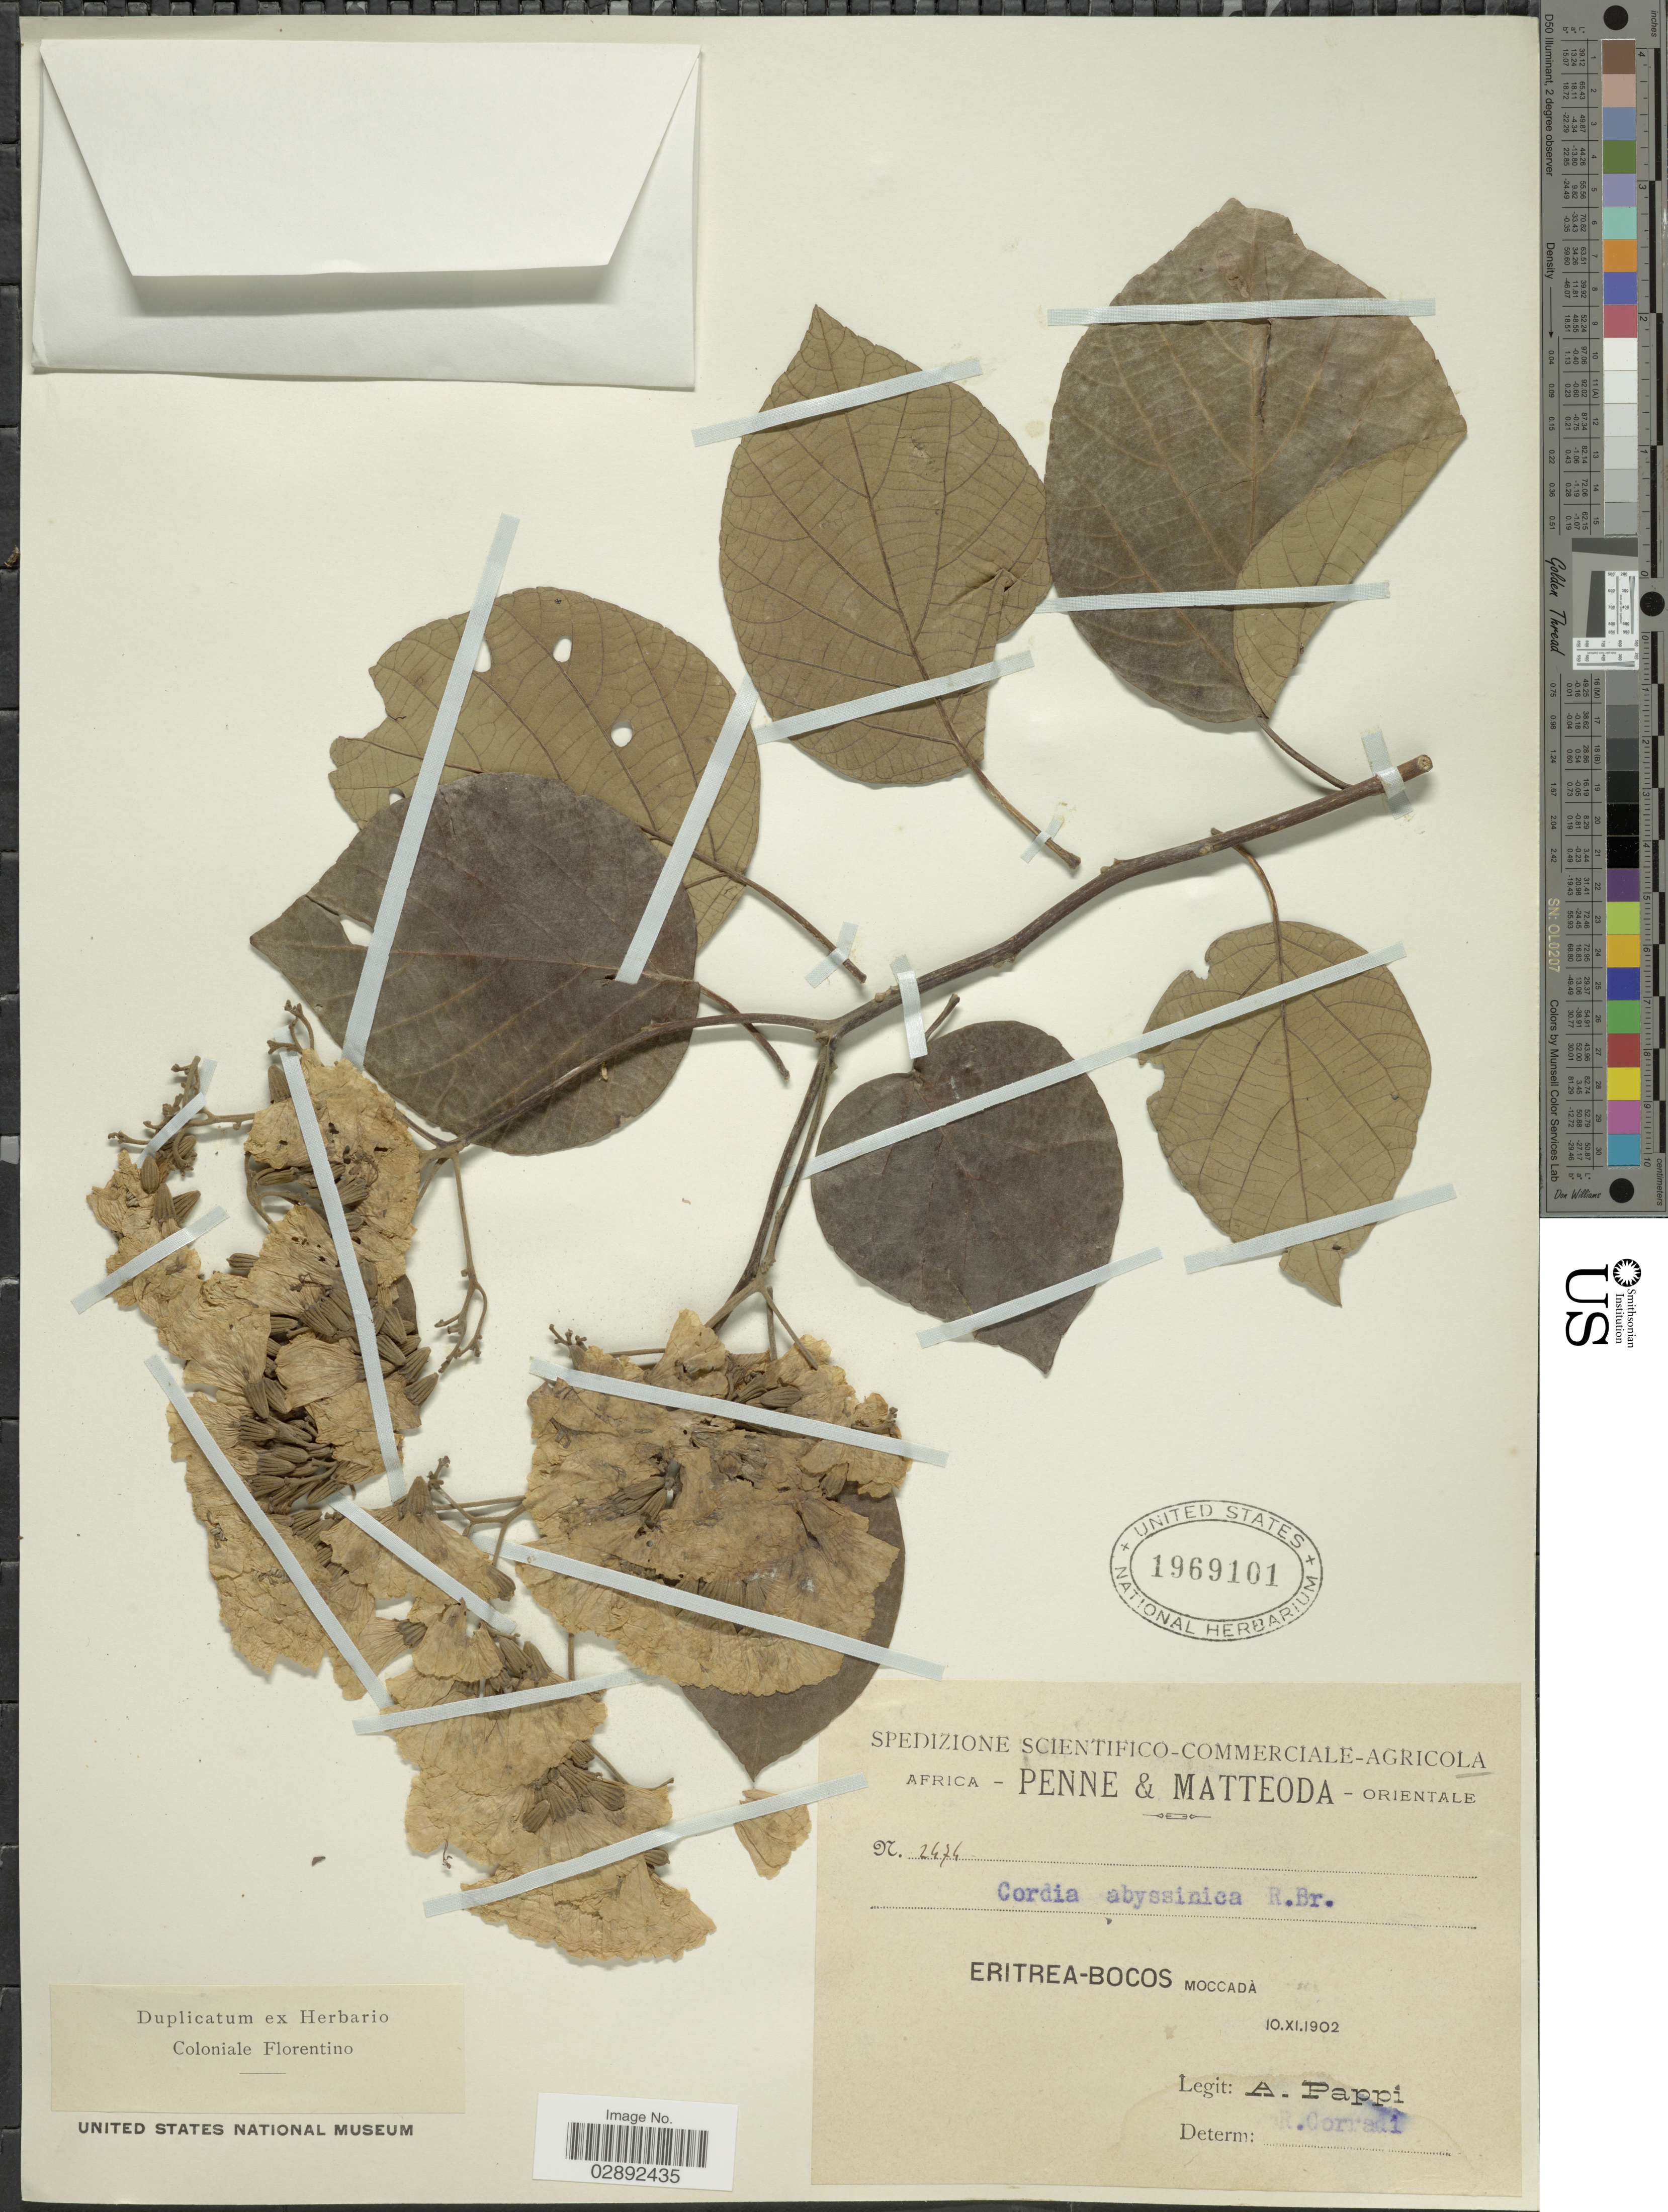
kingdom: Plantae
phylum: Tracheophyta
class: Magnoliopsida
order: Boraginales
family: Cordiaceae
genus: Cordia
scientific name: Cordia africana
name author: Lam.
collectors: A. Pappi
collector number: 2474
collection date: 1902-11-10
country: Eritrea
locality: Africa Orientale. Eritrea-Bocos Moccadà.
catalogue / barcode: US 1969101